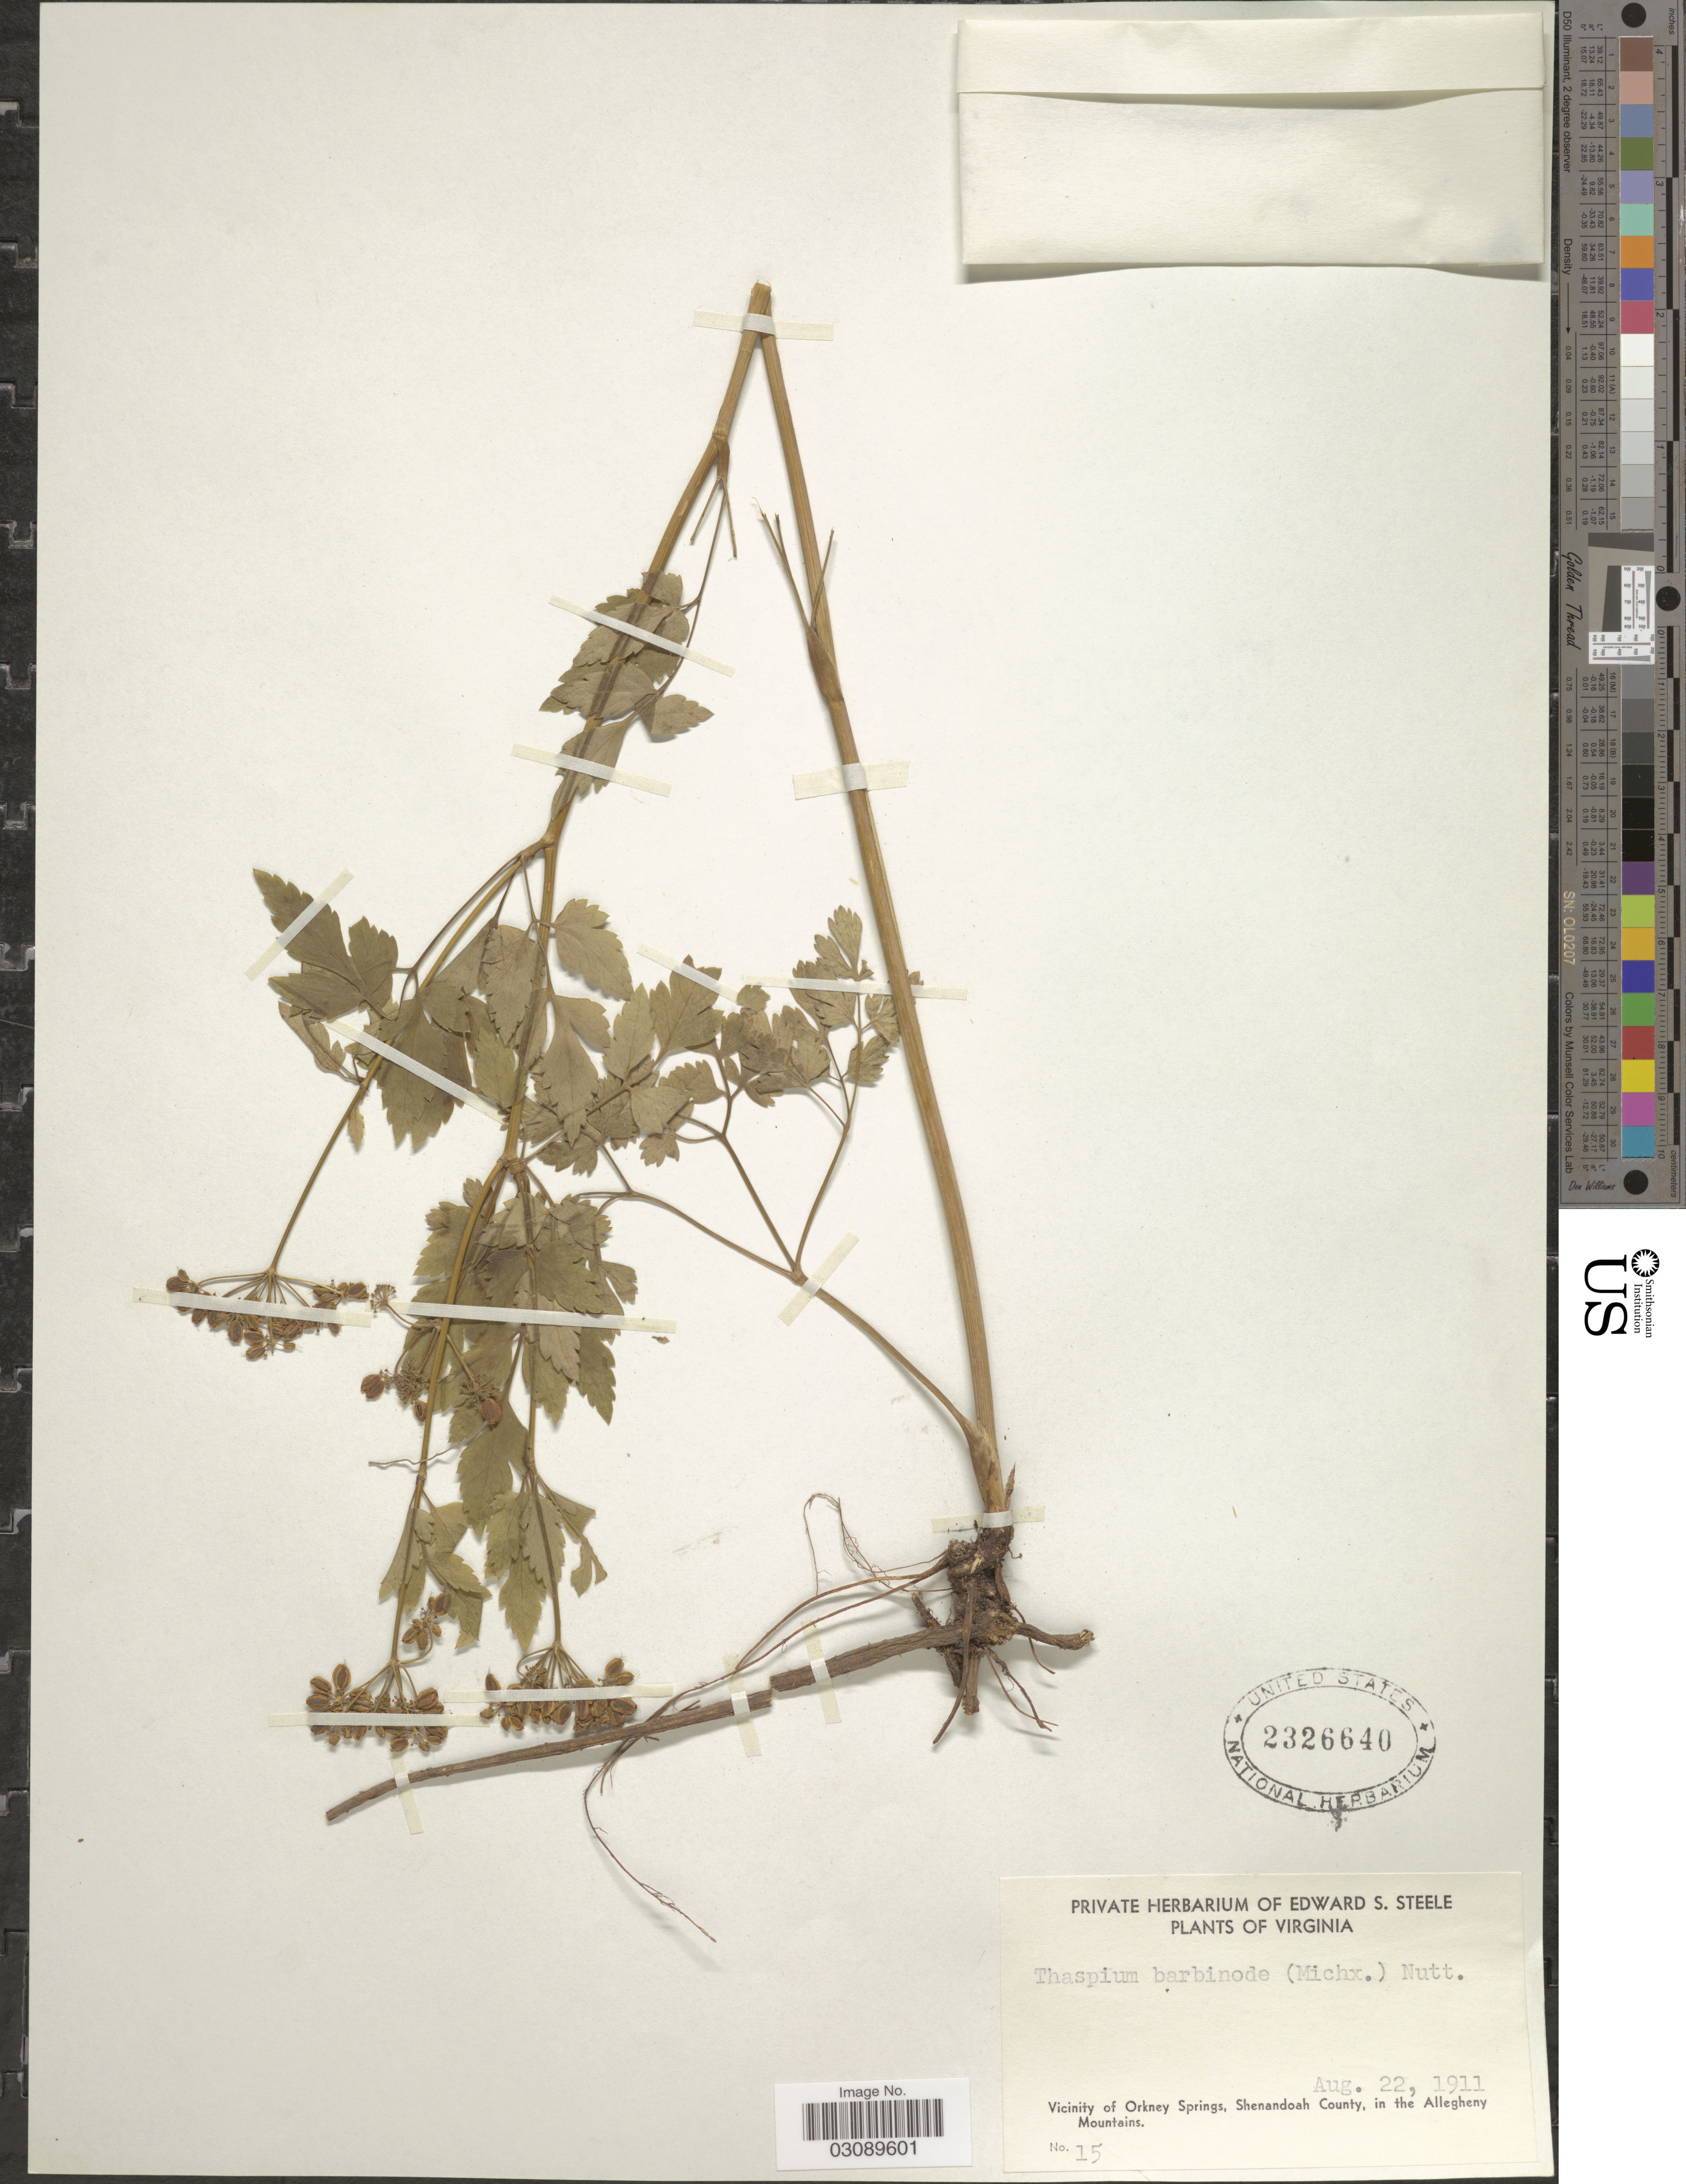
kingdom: Plantae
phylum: Tracheophyta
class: Magnoliopsida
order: Apiales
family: Apiaceae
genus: Thaspium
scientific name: Thaspium barbinode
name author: (Michx.) Nutt.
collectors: ex herb. Edward S. Steele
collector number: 15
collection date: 1911-08-22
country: United States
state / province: Virginia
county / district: Shenandoah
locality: Vicinity of Orkney Springs, Shenandoah County, in the Allegheny Mountains.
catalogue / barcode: US 2326640